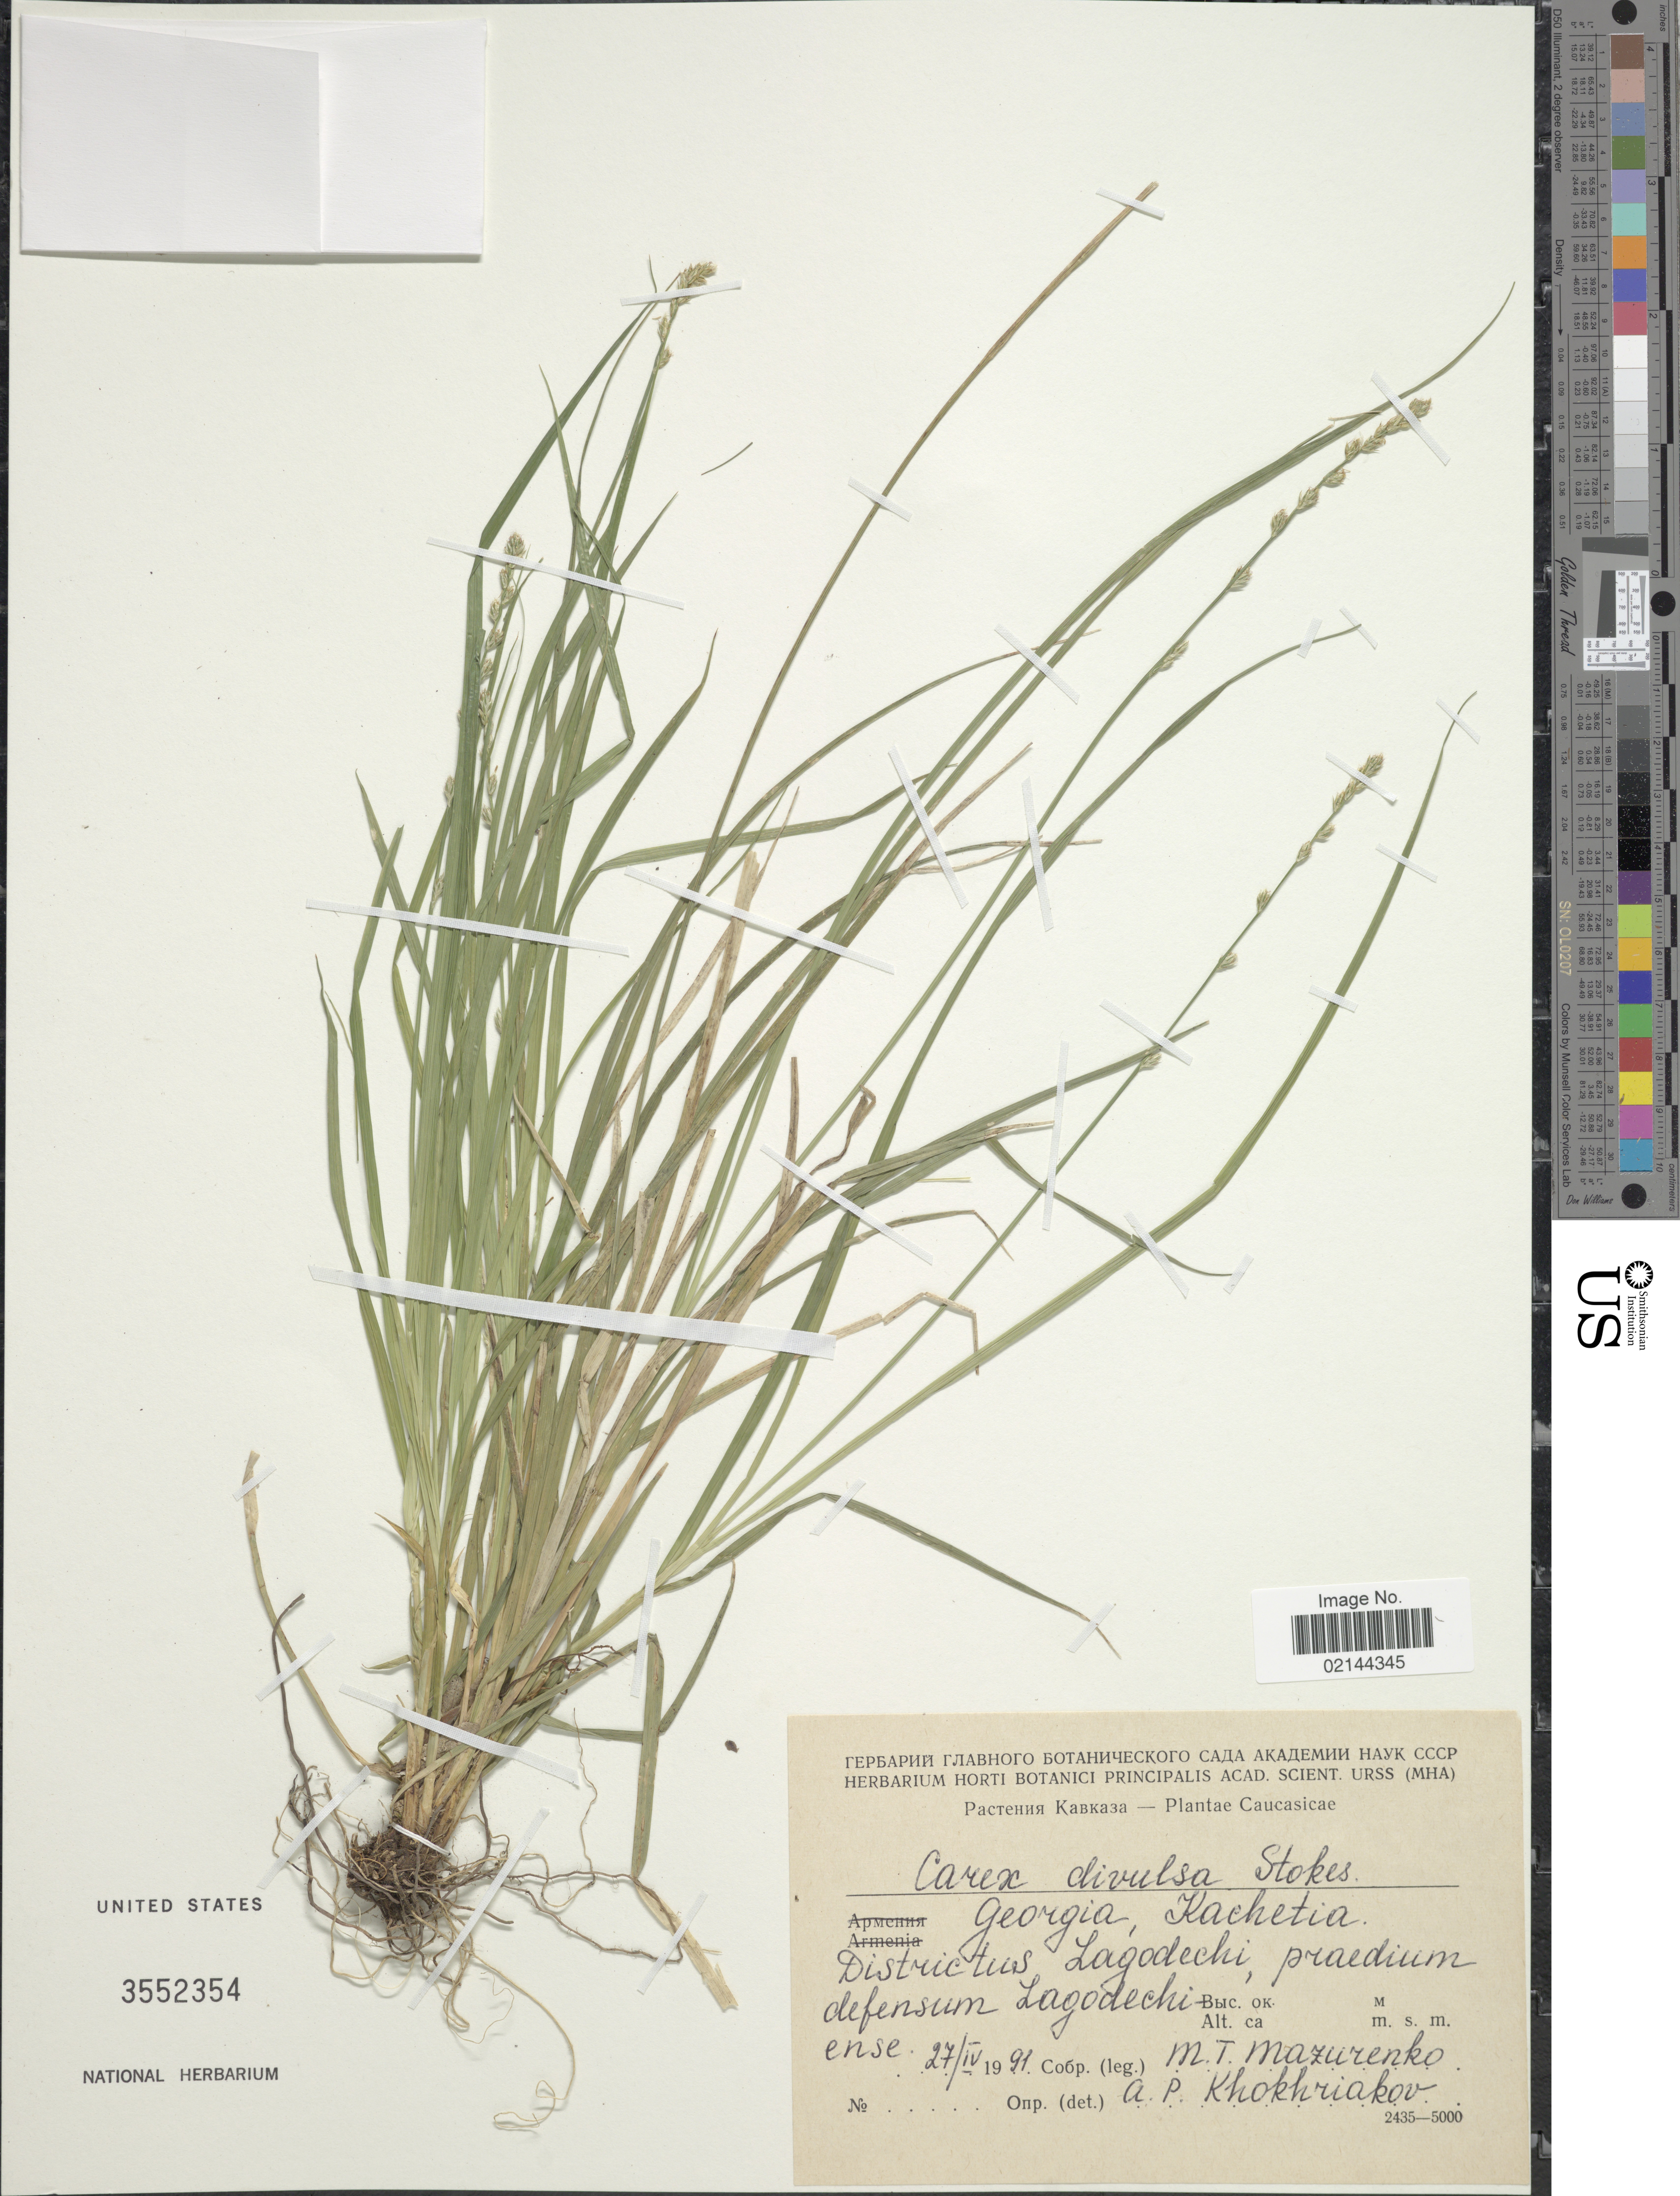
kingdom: Plantae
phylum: Tracheophyta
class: Liliopsida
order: Poales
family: Cyperaceae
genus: Carex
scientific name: Carex divulsa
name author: Stokes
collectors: M. Mazurenko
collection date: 1991-04-27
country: Georgia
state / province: Kakheti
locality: Caucasicae. Georgiam kachetia. Disyrictus Lagodechi, praedium defensum Lagodechiense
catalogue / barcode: US 3552354